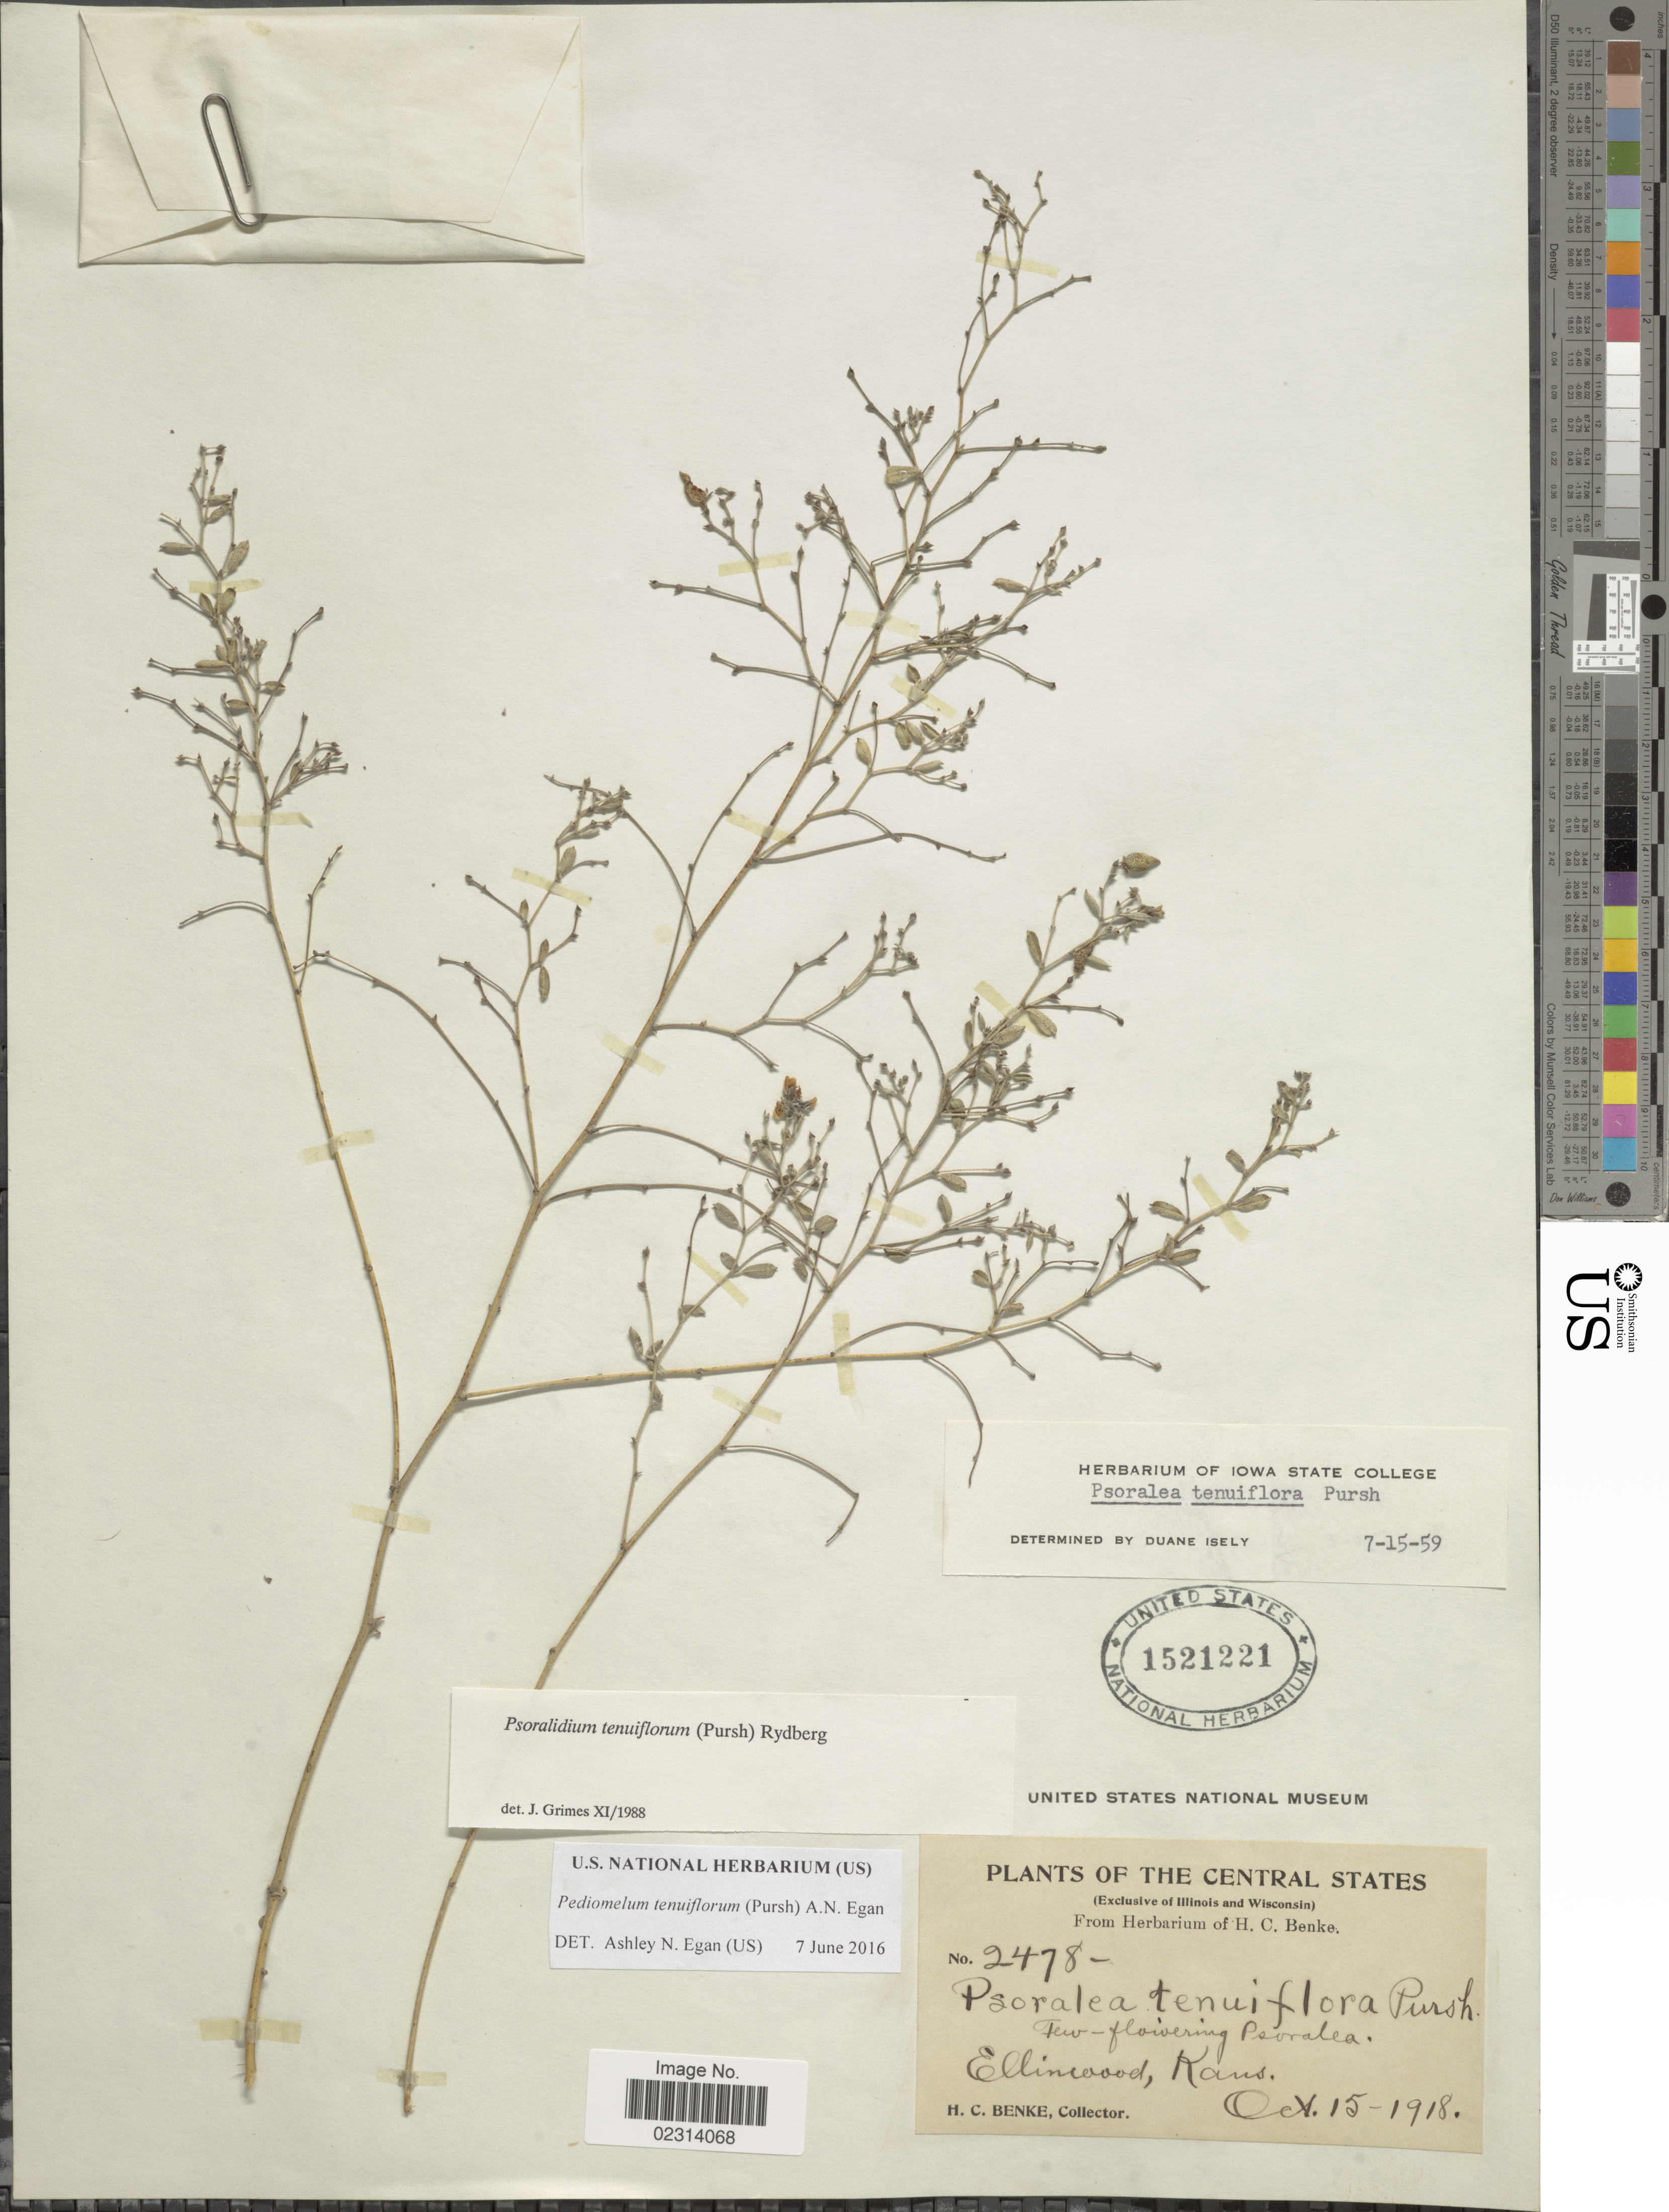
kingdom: Plantae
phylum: Tracheophyta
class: Magnoliopsida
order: Fabales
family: Fabaceae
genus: Psoralidium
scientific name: Psoralidium tenuiflorum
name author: (Pursh) Rydb.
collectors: H. Benke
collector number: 2478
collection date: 1918-10-15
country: United States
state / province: Kansas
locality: The Central States, Ellinwood, Kans.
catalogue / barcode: US 1521221